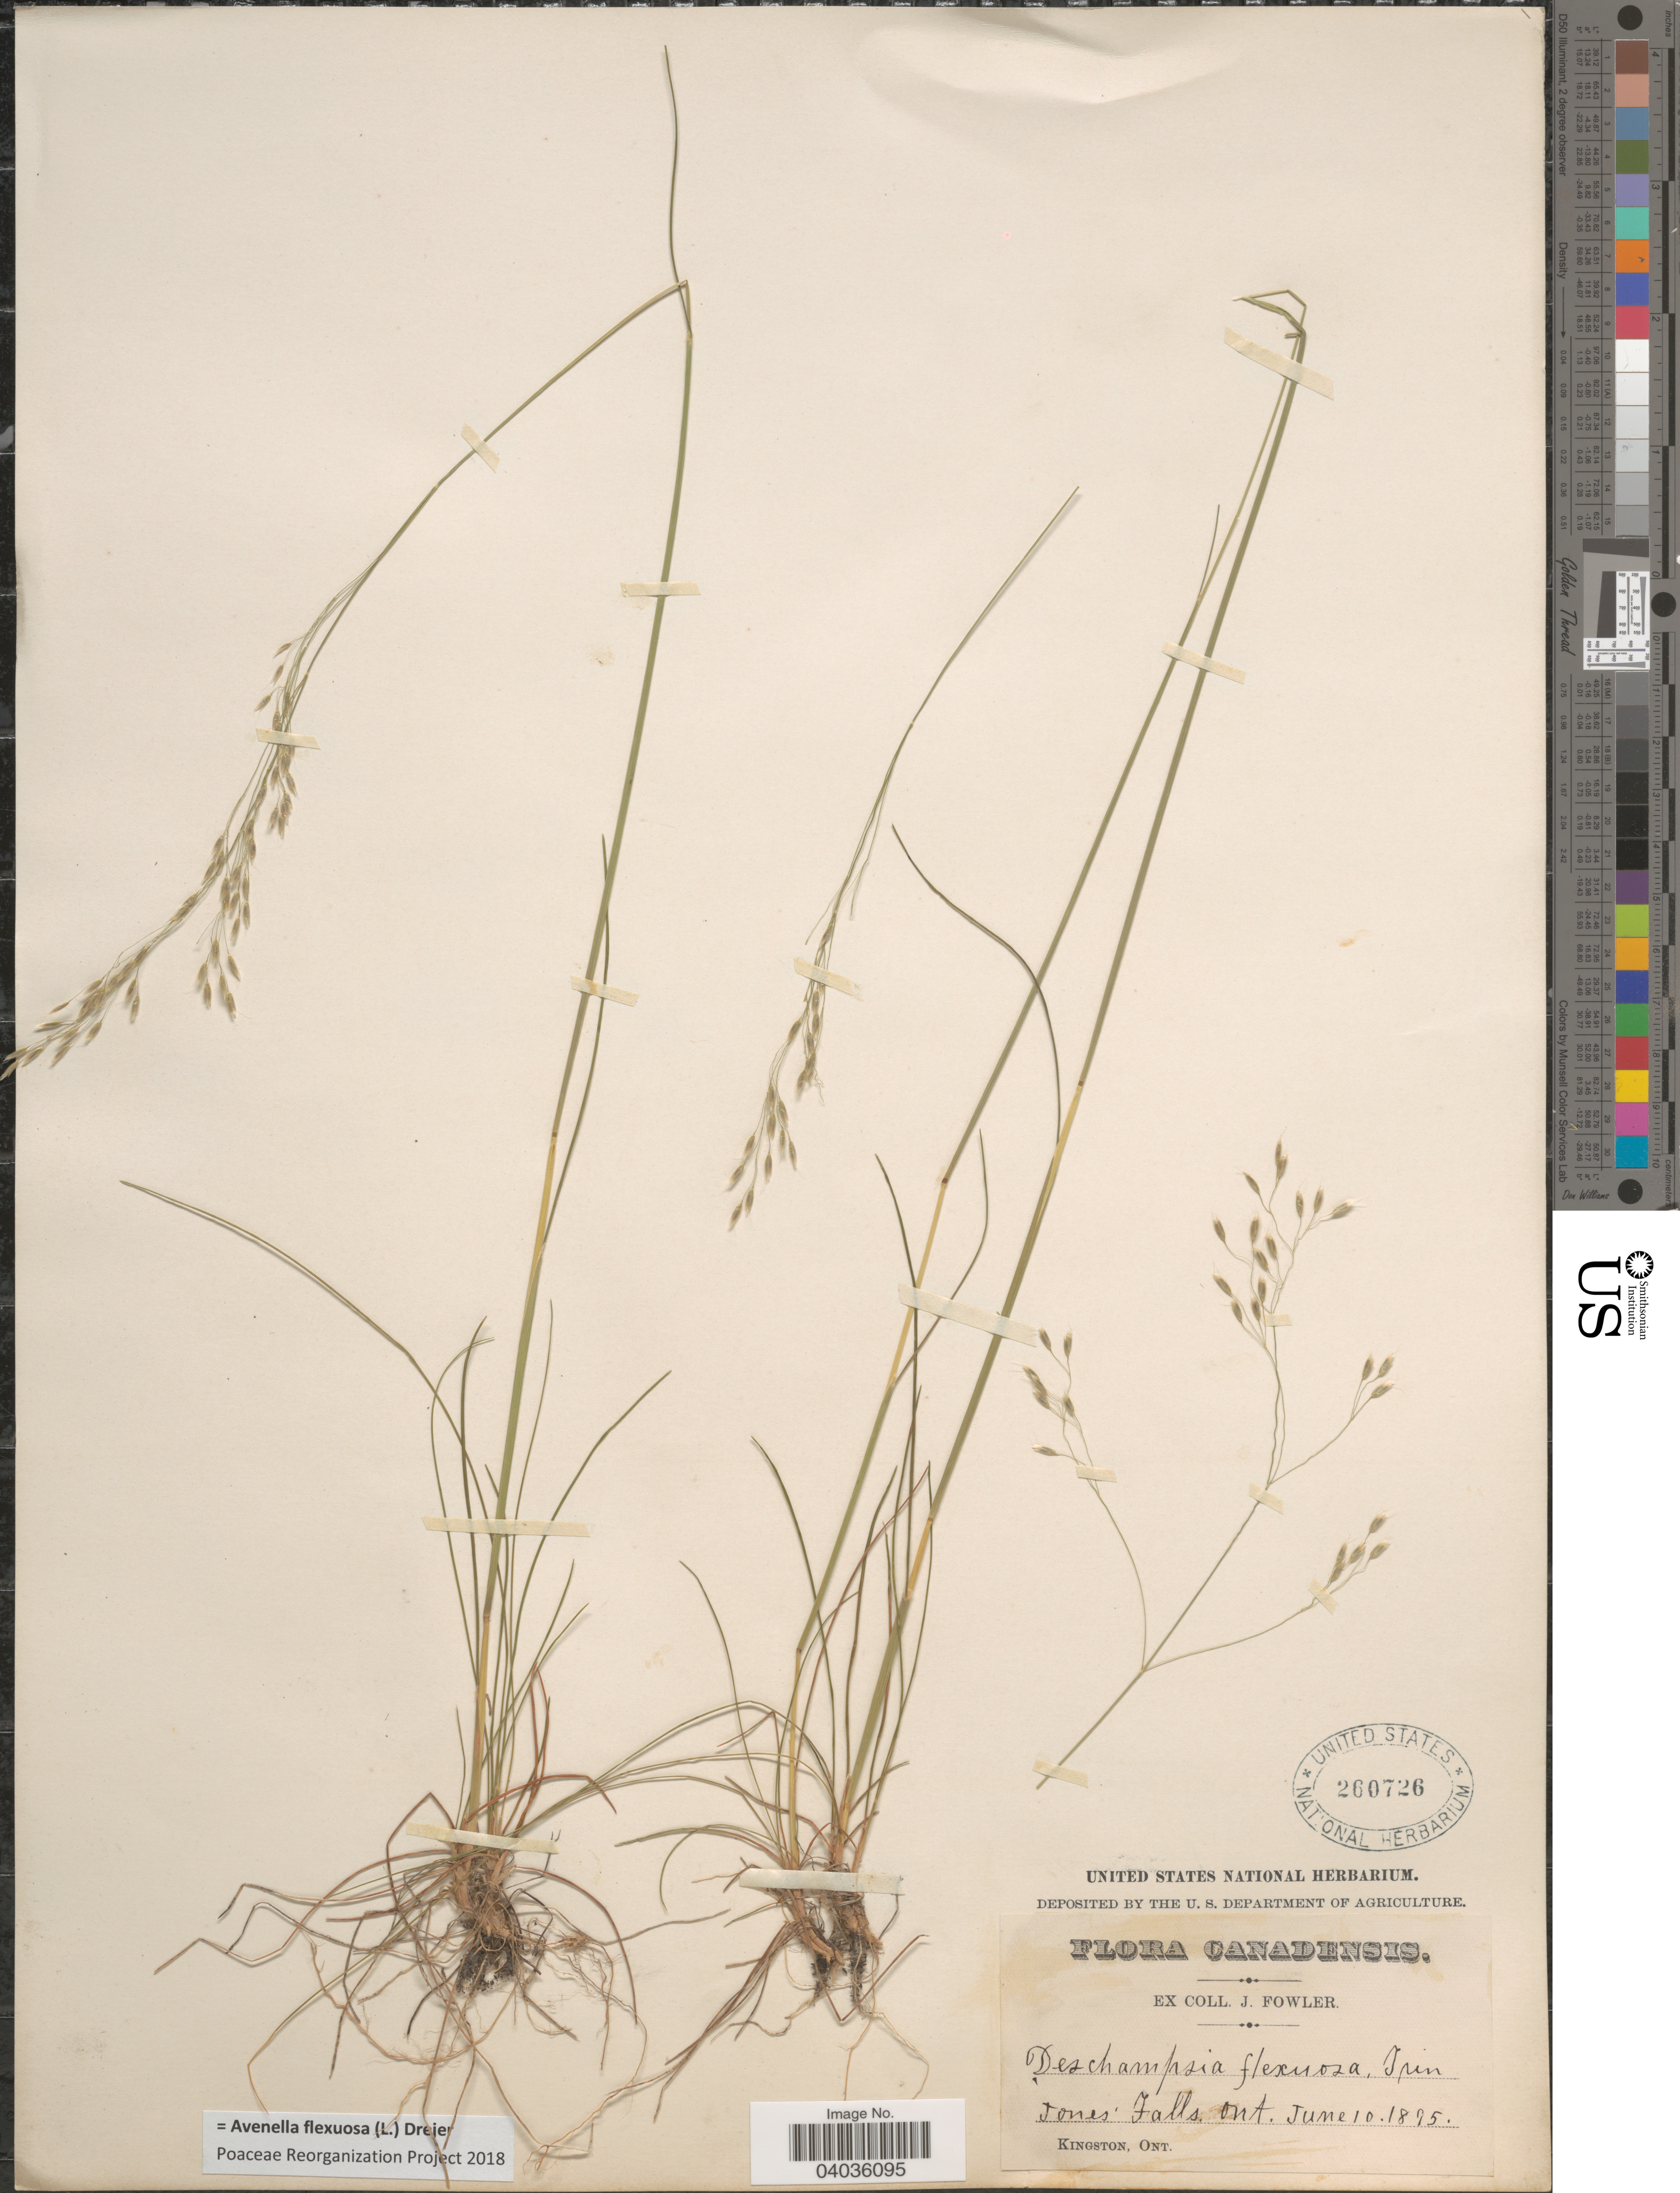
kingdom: Plantae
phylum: Tracheophyta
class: Liliopsida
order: Poales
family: Poaceae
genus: Avenella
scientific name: Avenella flexuosa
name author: (L.) Drejer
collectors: J. Fowler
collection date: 1875-06-10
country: Canada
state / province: Ontario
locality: Jones' Falls.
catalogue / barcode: US 260726